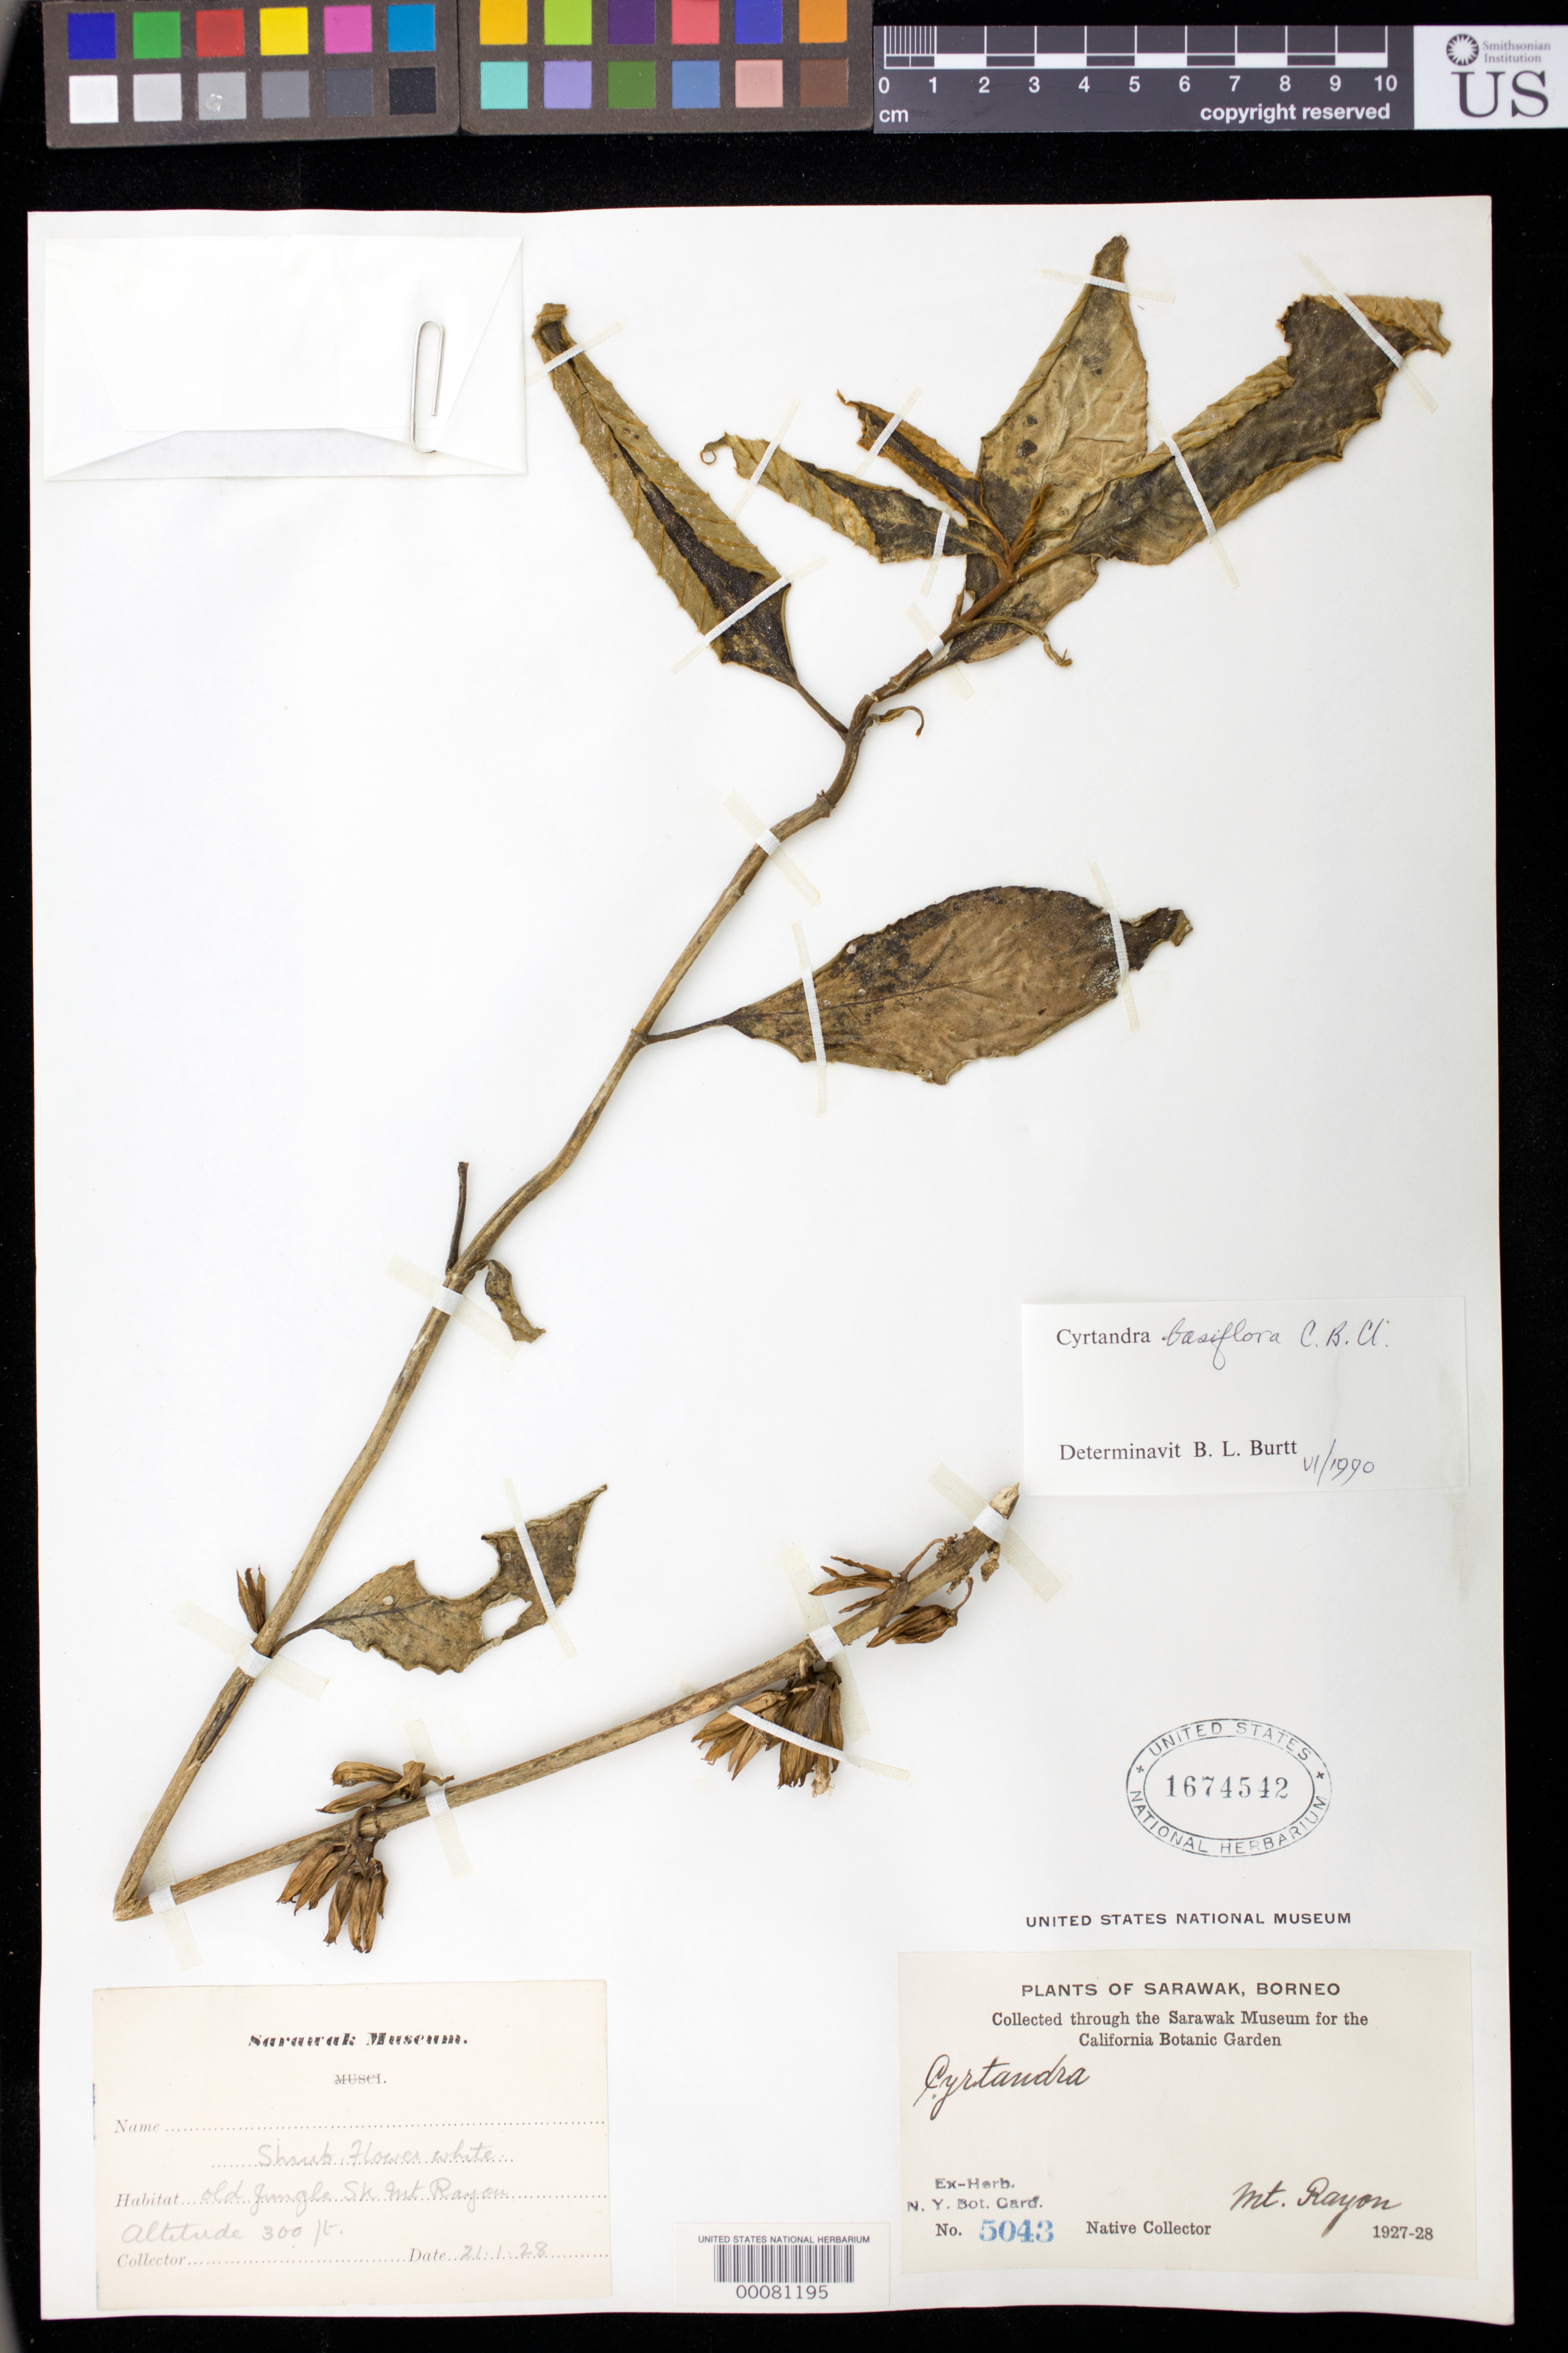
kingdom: Plantae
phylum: Tracheophyta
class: Magnoliopsida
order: Lamiales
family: Gesneriaceae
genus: Cyrtandra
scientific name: Cyrtandra basiflora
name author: C.B. Clarke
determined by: Burtt, B. L.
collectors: Native collector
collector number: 5043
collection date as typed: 21 Jan 1928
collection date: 1928-01-21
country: Malaysia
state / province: Sarawak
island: Borneo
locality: Sk mt rayon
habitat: Old jungle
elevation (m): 91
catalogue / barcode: US 1674542